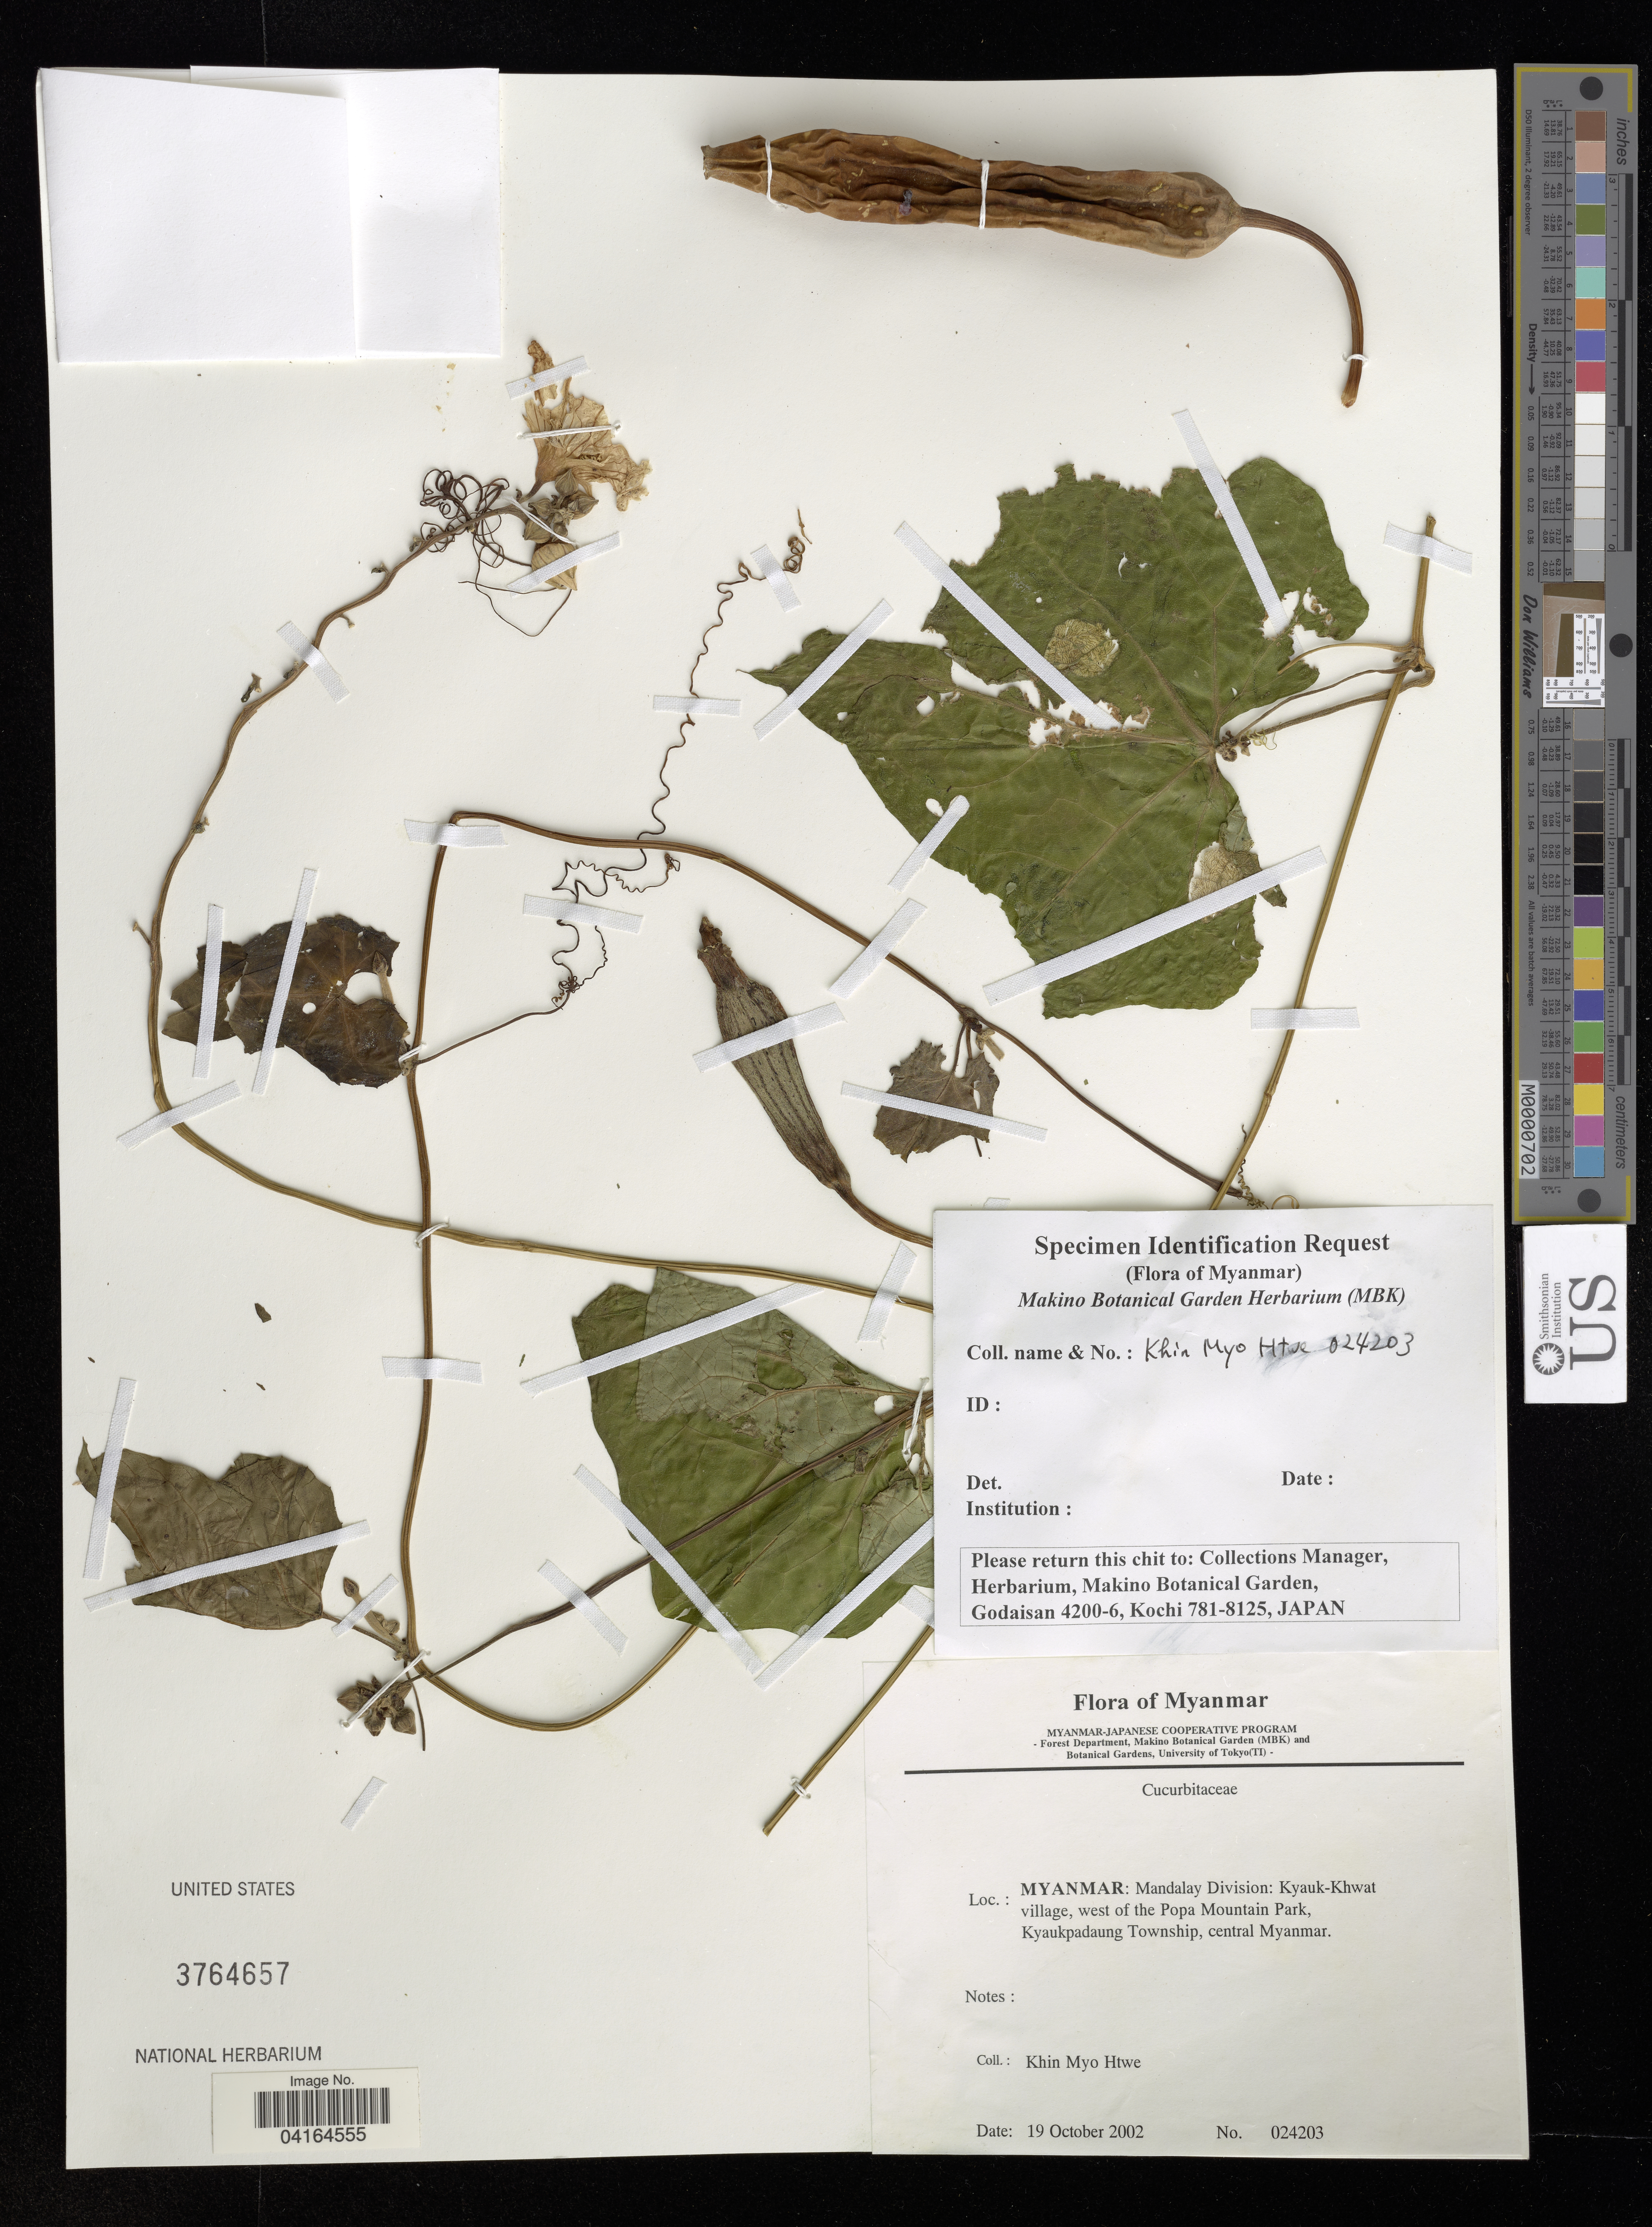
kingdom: Plantae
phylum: Tracheophyta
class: Magnoliopsida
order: Cucurbitales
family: Cucurbitaceae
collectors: K. Htwe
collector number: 024203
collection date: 2002-10-19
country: Myanmar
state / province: Mandalay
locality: Mandalay Division: Kyauk-Khwat village, west of the Popa Mountain Park, Kyaukpadaung Township, central Myanmar.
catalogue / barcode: US 3764657